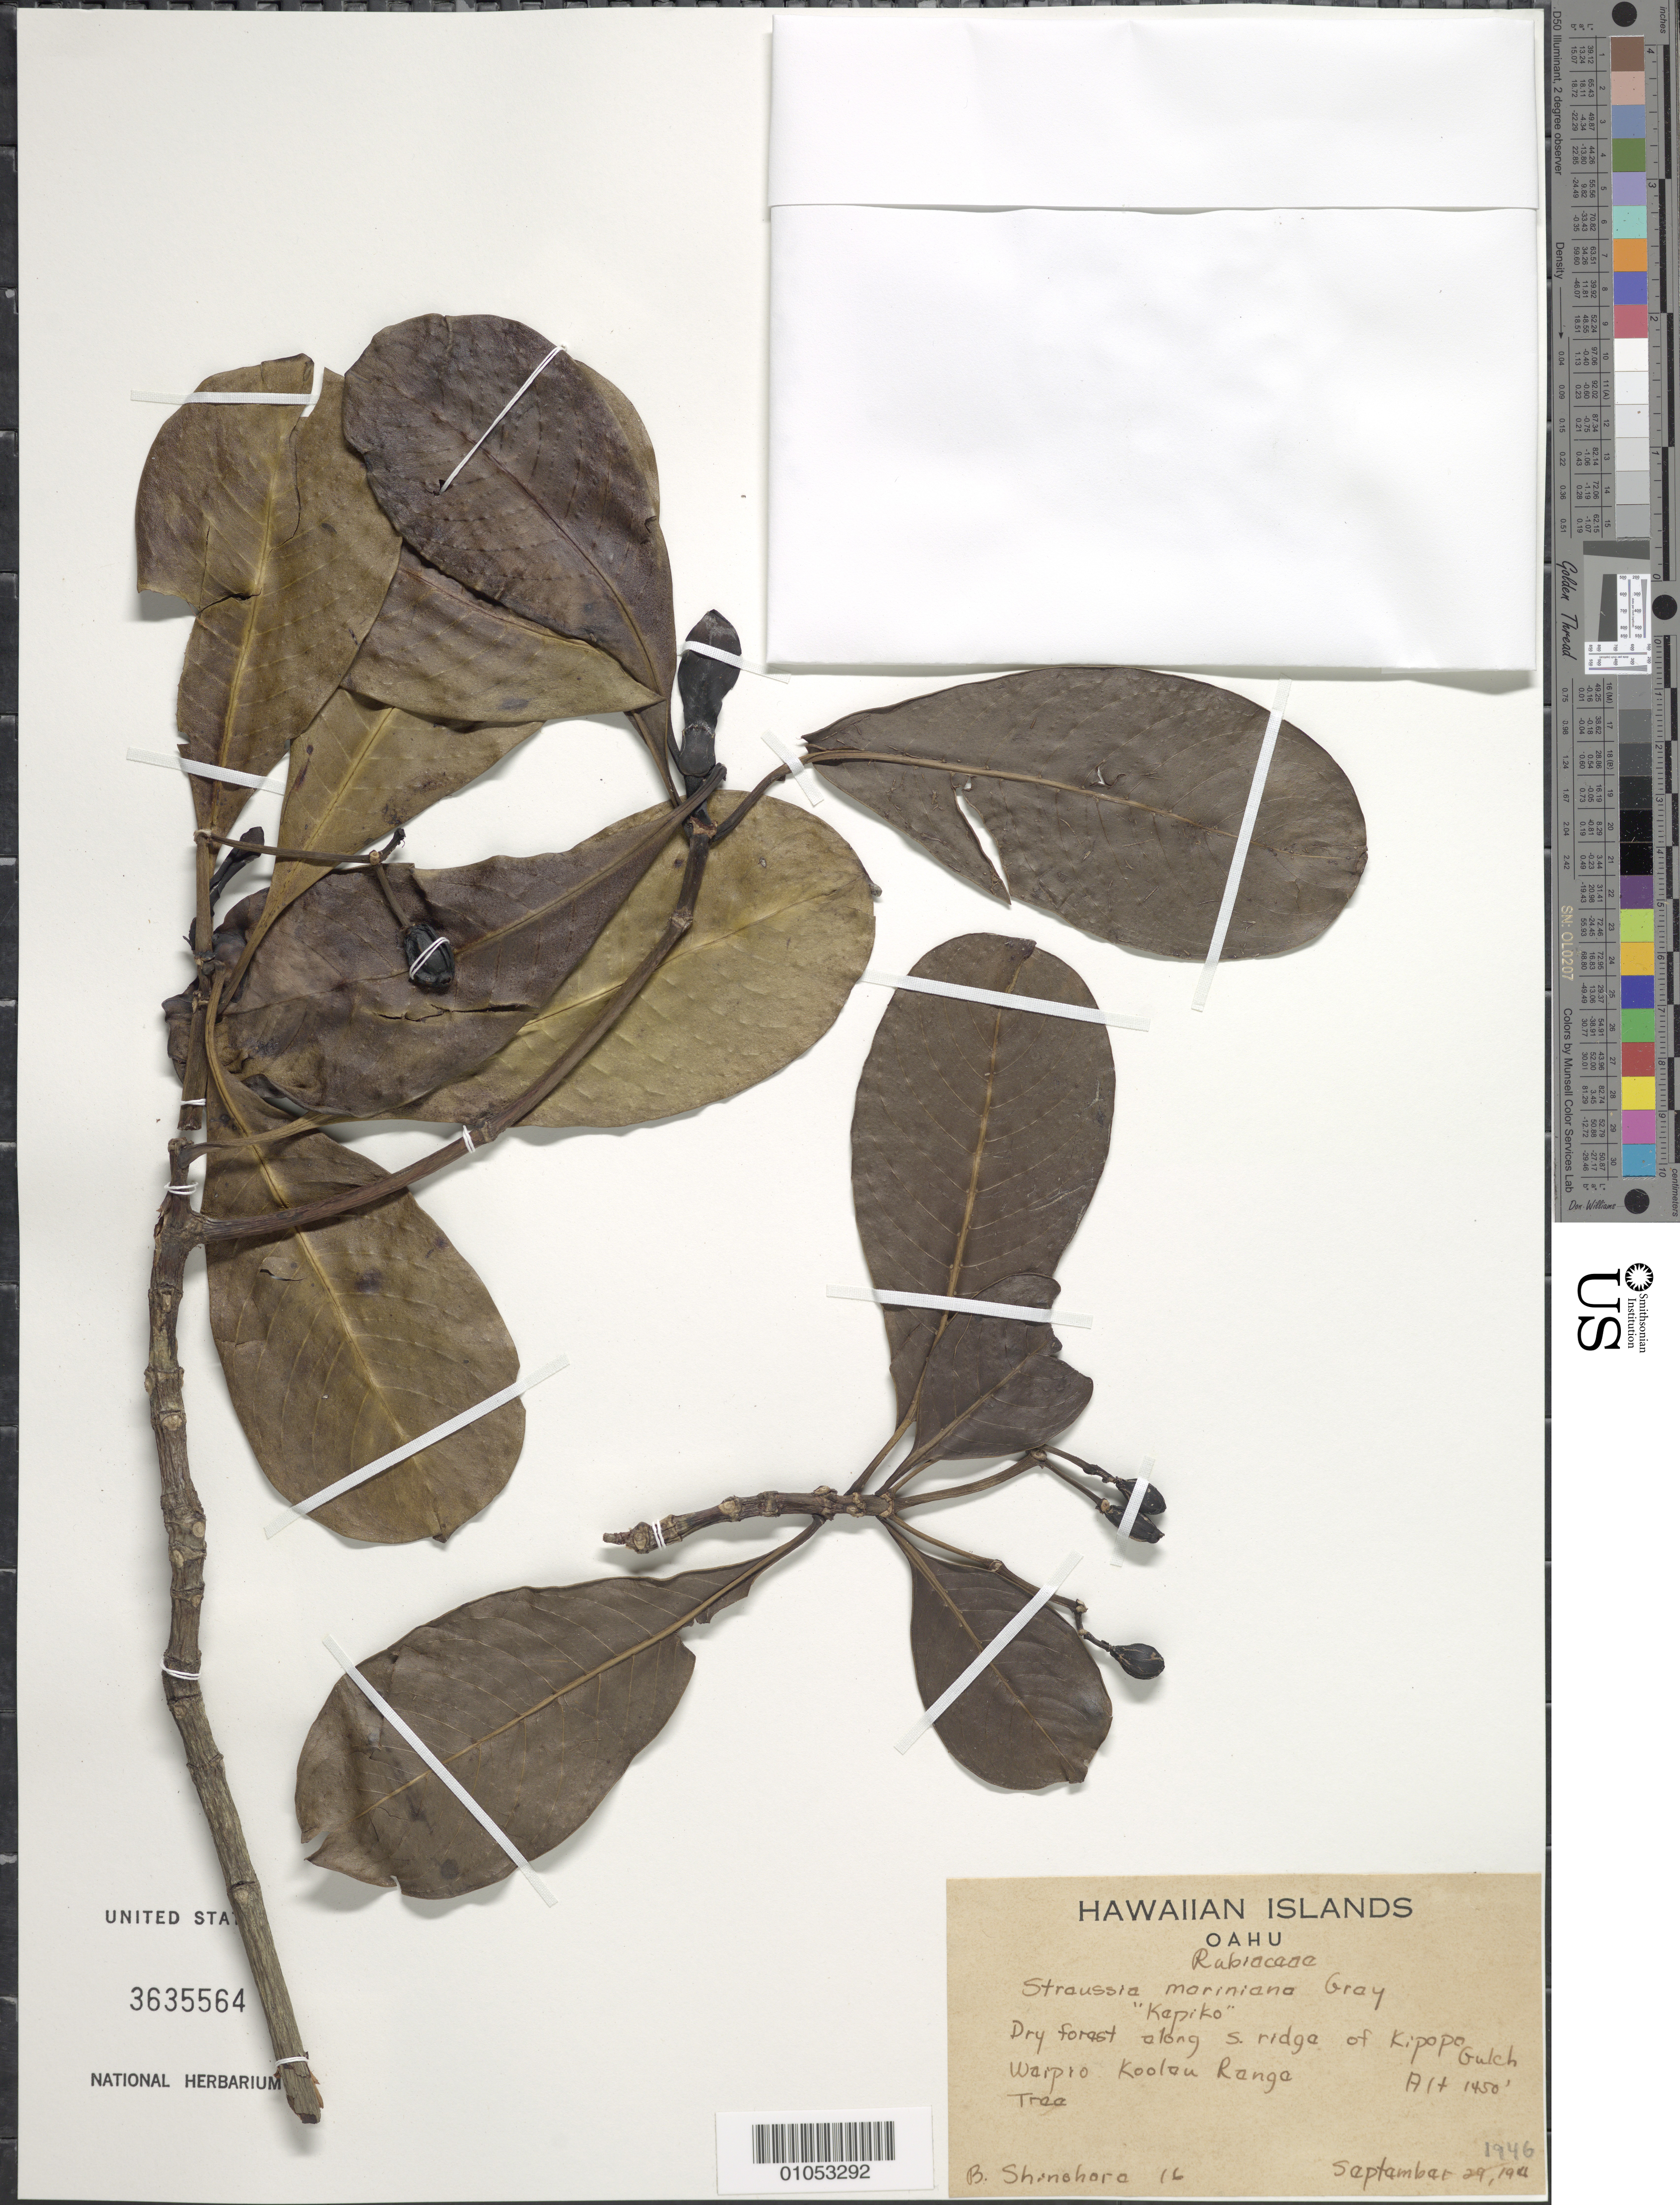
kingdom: Plantae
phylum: Tracheophyta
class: Magnoliopsida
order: Gentianales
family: Rubiaceae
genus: Straussia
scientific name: Straussia mariniana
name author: (Cham. & Schltdl.) A. Gray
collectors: B. Shinohara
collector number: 16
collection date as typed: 29 Sep 1946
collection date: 1946-09-29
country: United States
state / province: Hawaii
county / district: Honolulu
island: Oahu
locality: Waipio Koolau Range, along S. ridge of Kipapa Gulch.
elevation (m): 442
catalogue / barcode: US 3635564